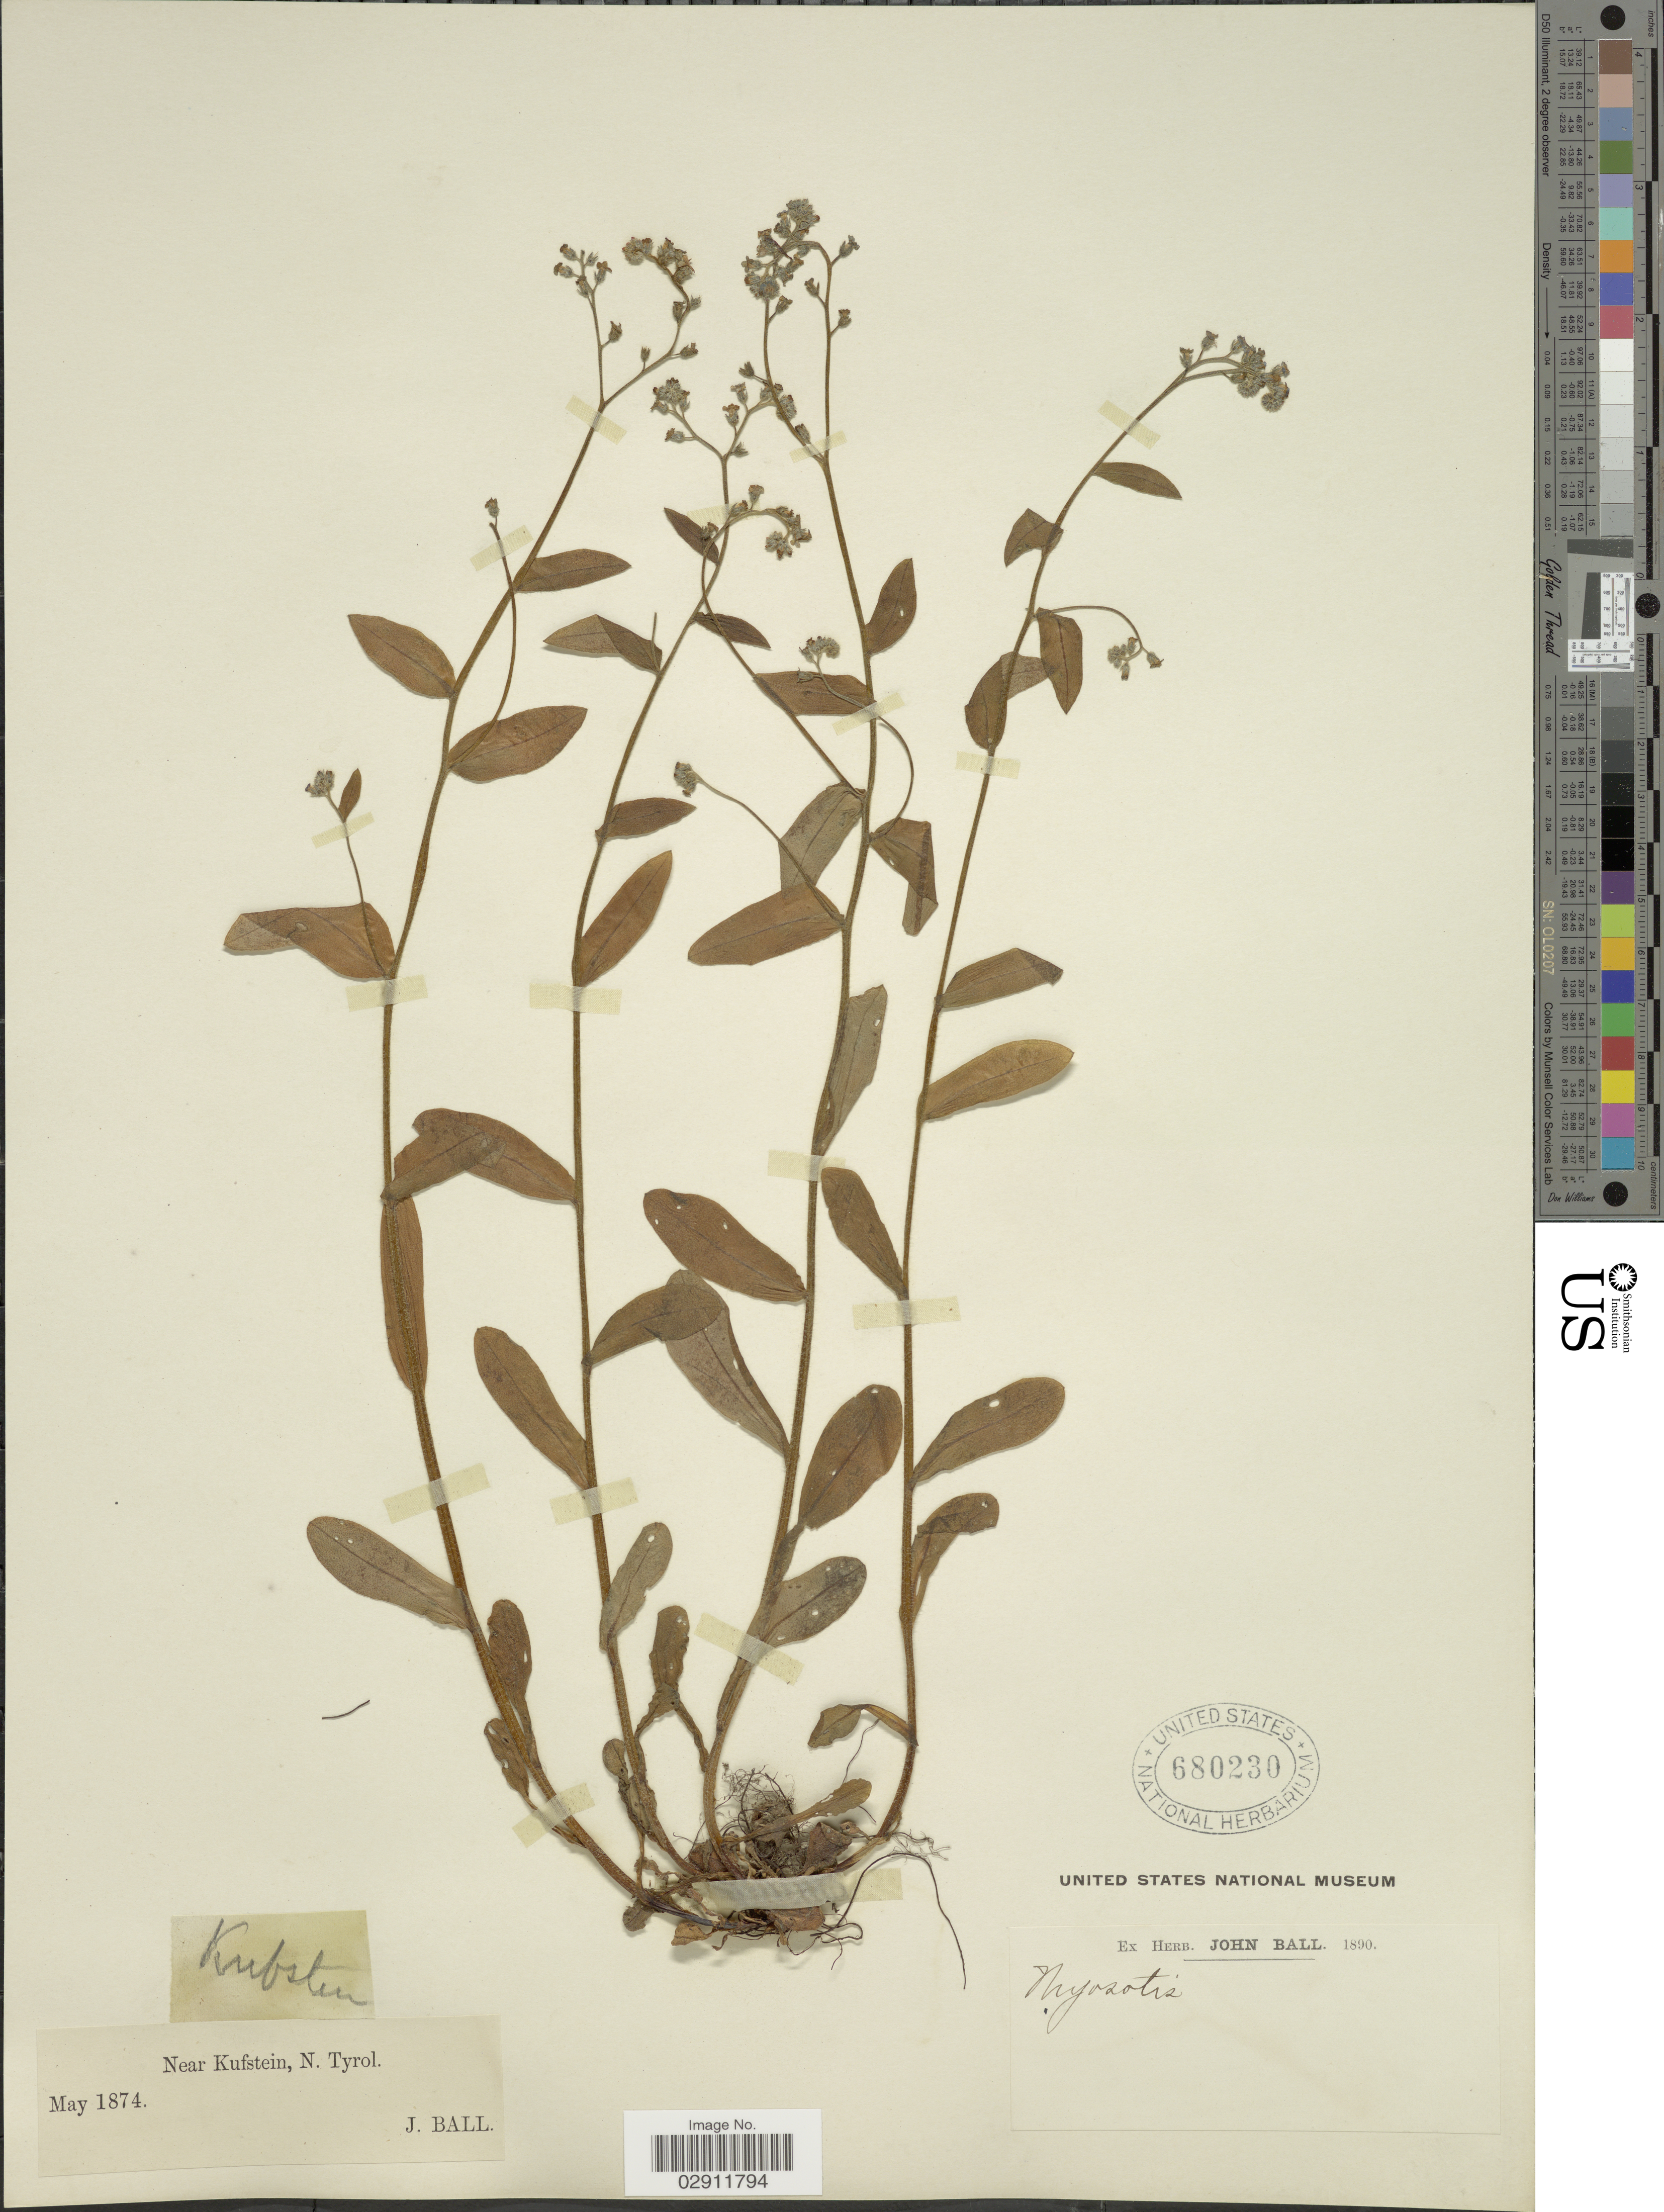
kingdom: Plantae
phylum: Tracheophyta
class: Magnoliopsida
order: Boraginales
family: Boraginaceae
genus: Myosotis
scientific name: Myosotis sp.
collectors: J. Ball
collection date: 1874-05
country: Austria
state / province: Tirol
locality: Near Kufstein, N. Tyrol.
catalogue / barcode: US 680230